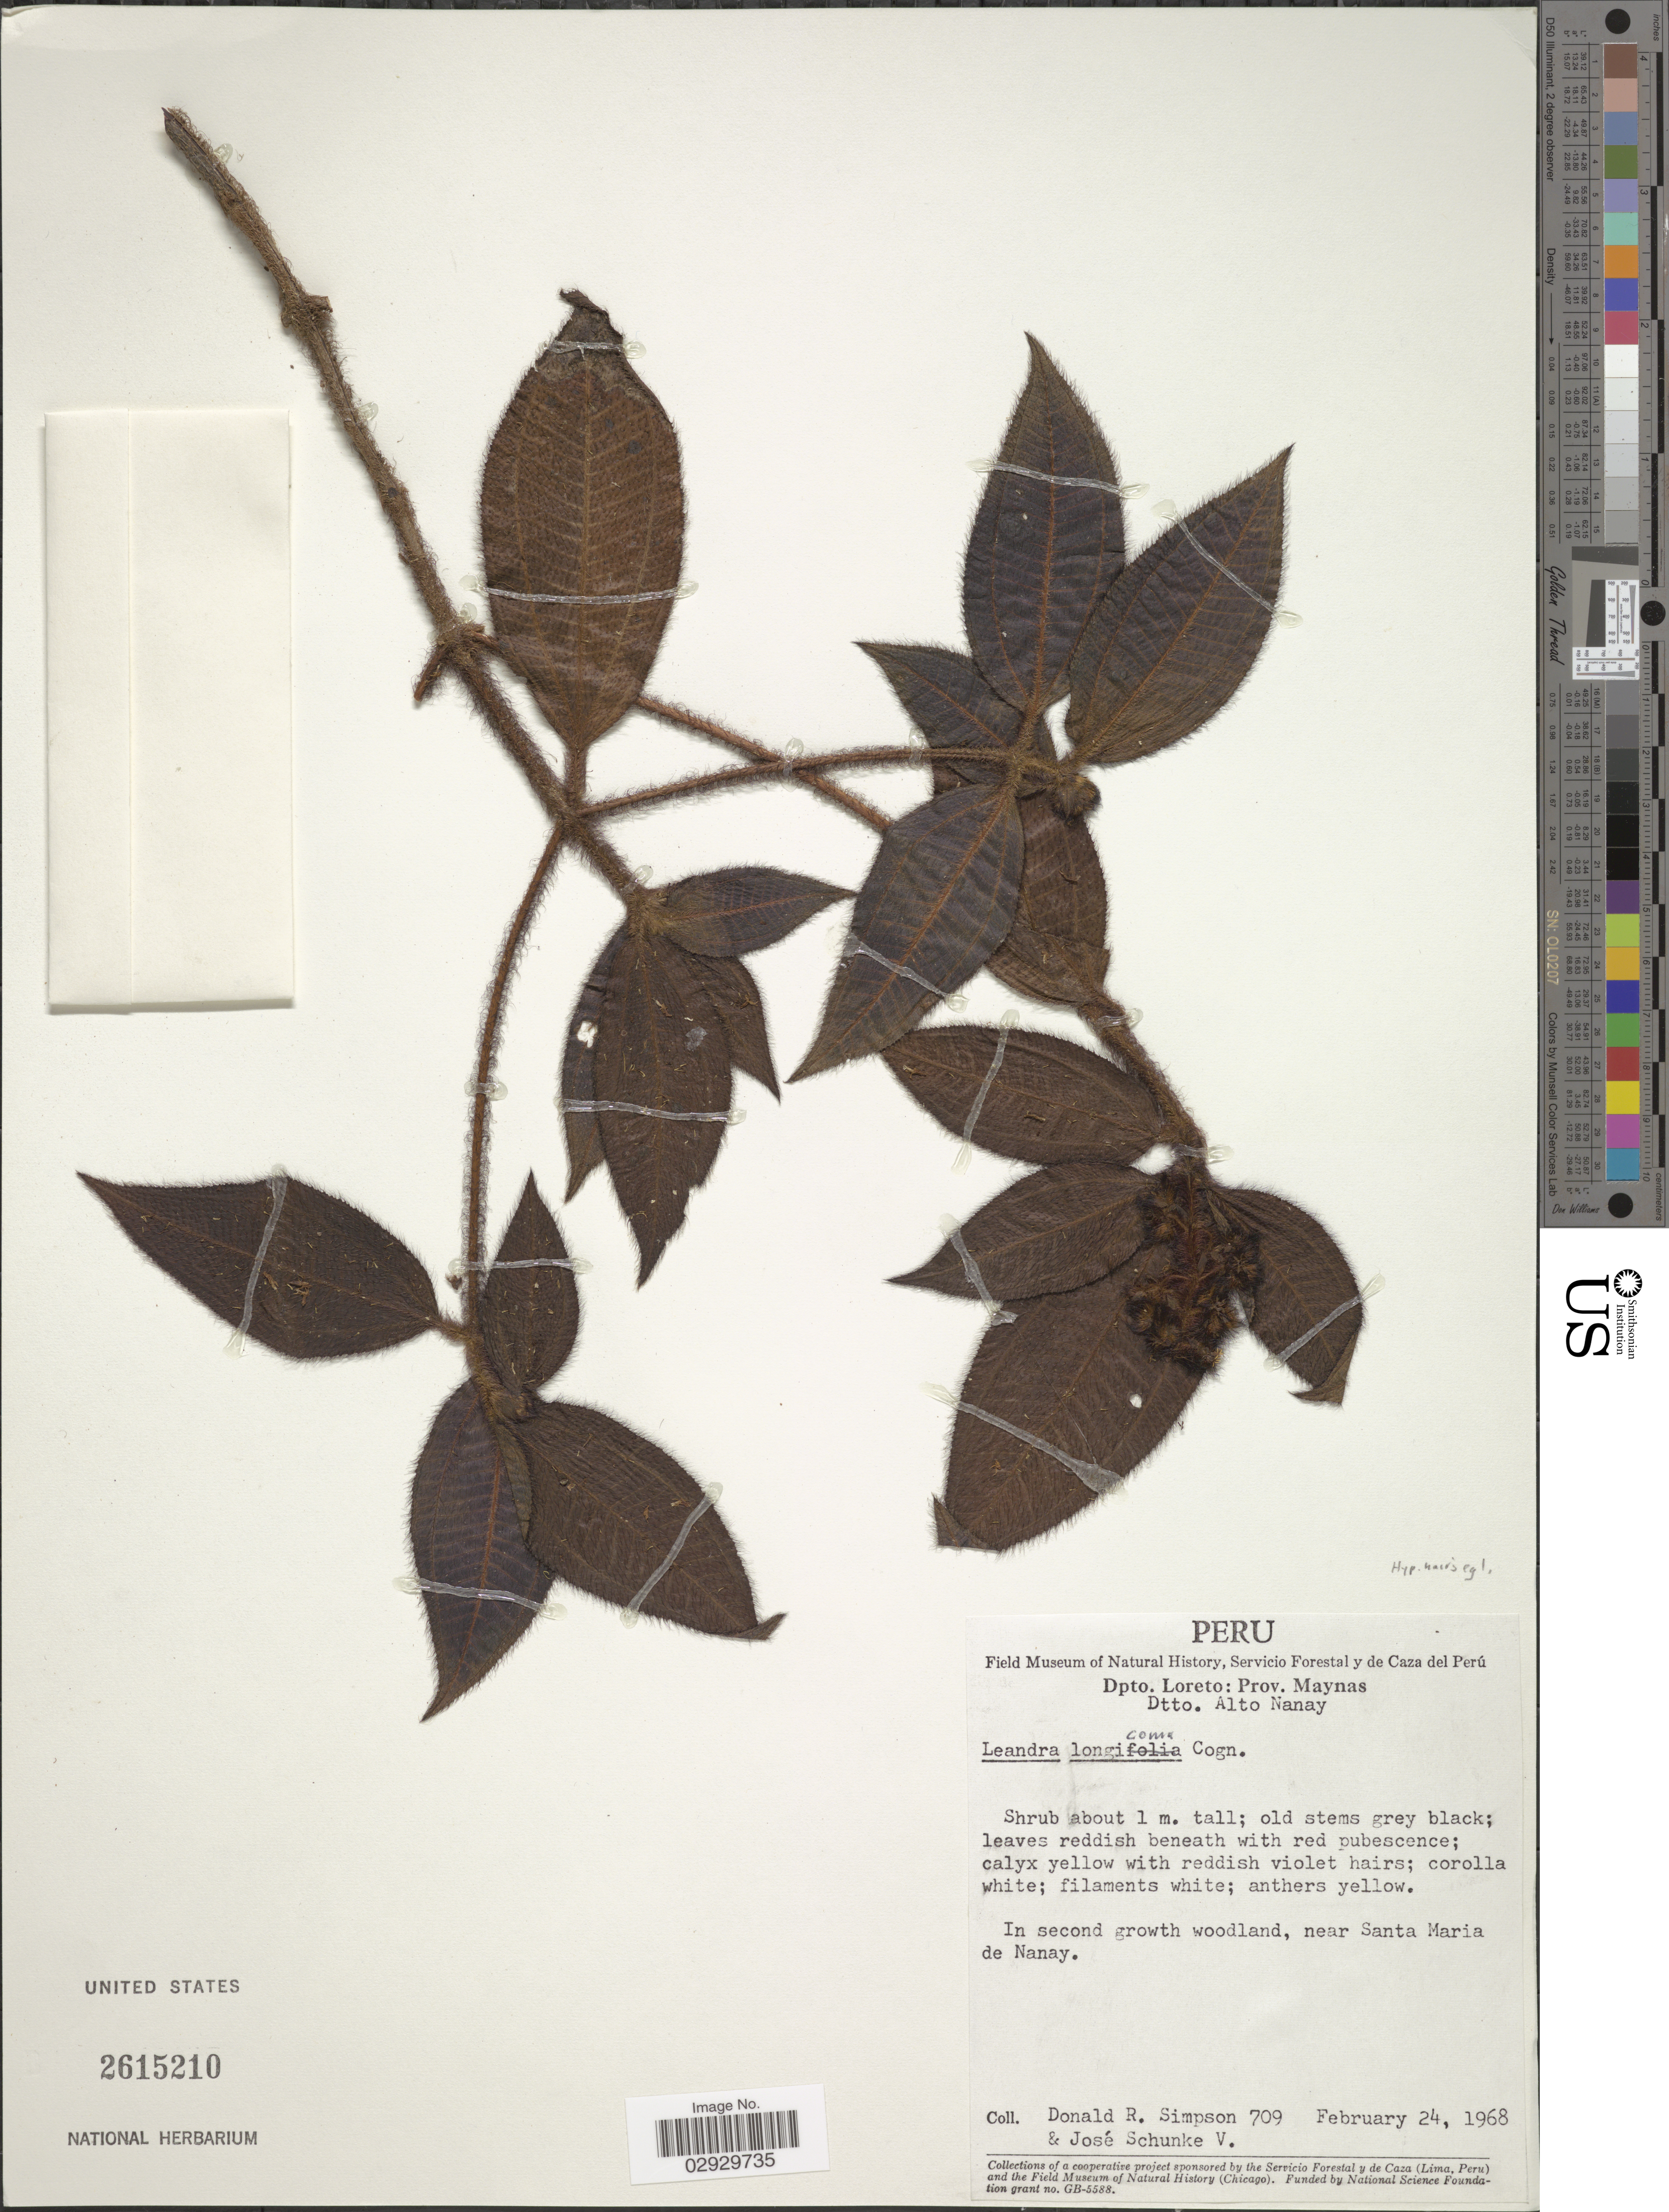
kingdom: Plantae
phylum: Tracheophyta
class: Magnoliopsida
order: Myrtales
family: Melastomataceae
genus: Leandra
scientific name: Leandra longicoma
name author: Cogn.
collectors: D. R. Simpson & J. Schunke Vigo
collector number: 709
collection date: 1968-02-24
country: Peru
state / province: Loreto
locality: Dpto. Loreto: Prov. Maynas, Dtto. Alto Nanay, near Santa Maria de Nanay.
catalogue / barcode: US 2615210